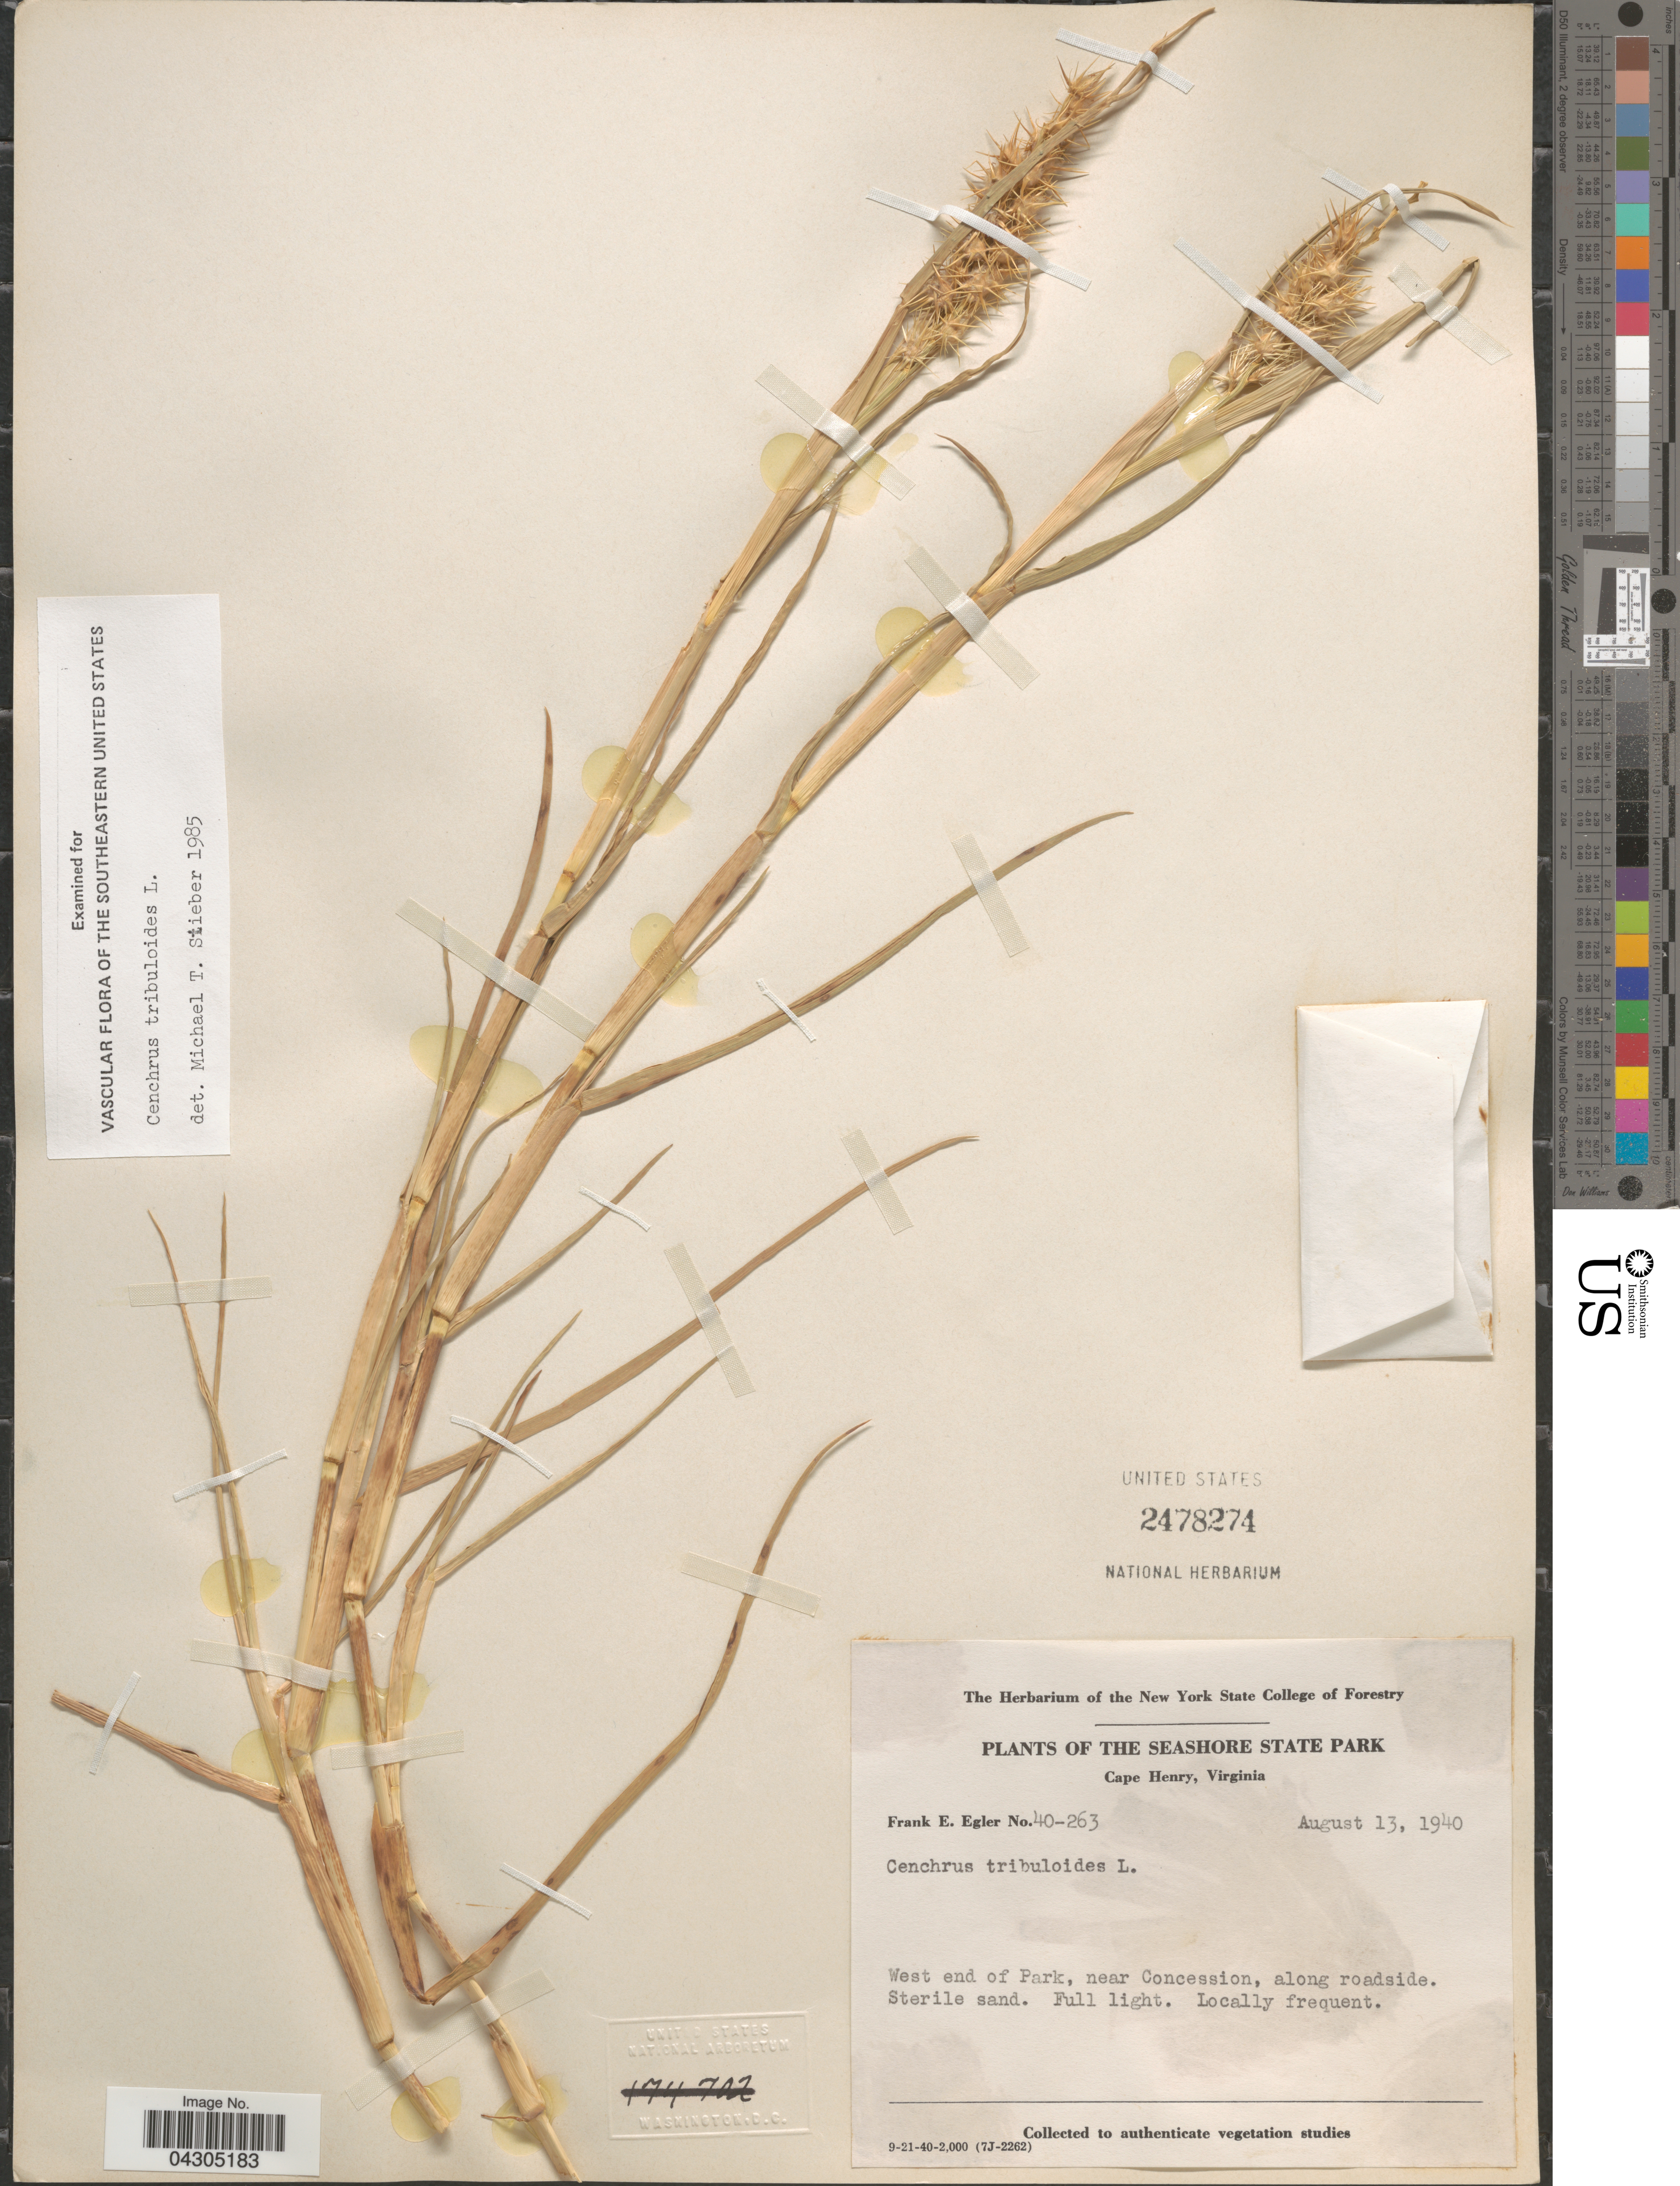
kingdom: Plantae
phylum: Tracheophyta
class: Liliopsida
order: Poales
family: Poaceae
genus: Cenchrus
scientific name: Cenchrus tribuloides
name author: L.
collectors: F. Egler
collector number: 40-263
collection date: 1940-08-13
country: United States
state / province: Virginia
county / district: City of Virginia Beach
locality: Seashore State Park. Cape Henry. West end of Park, near Concession, along roadside.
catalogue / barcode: US 2478274